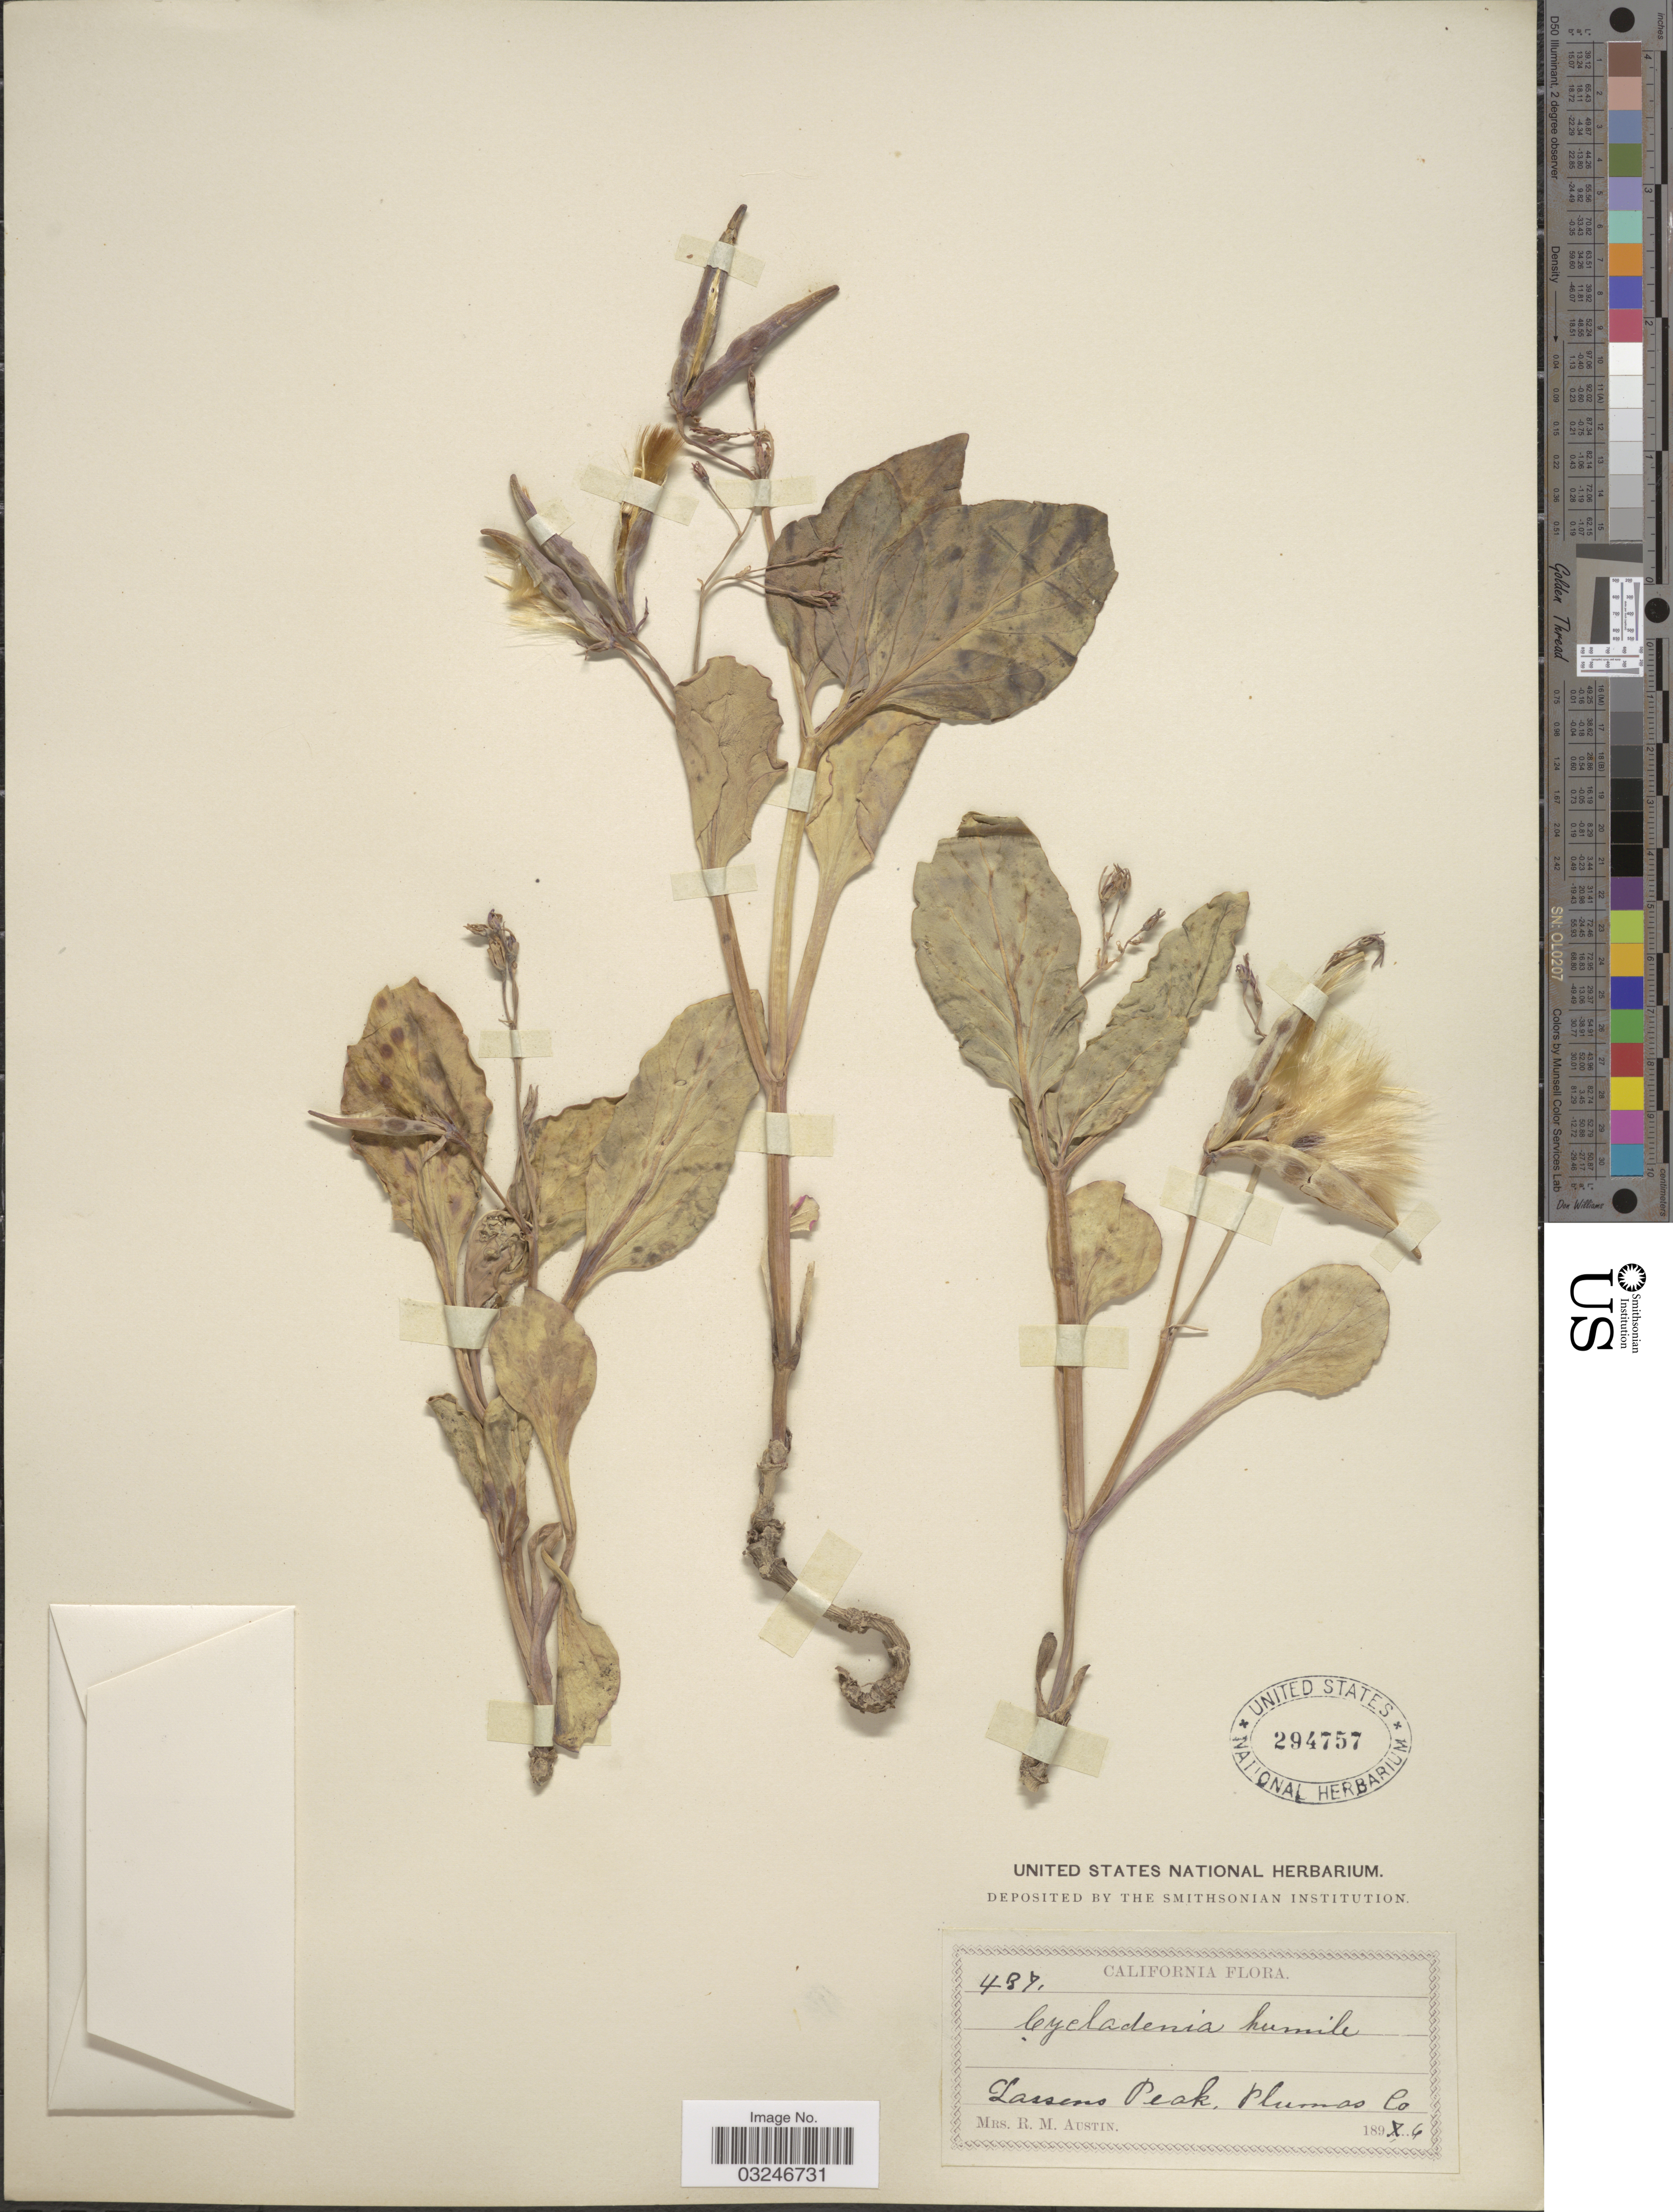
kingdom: Plantae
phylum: Tracheophyta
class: Magnoliopsida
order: Gentianales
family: Apocynaceae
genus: Cycladenia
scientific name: Cycladenia humilis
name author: Benth.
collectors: R. Austin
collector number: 437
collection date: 1896-10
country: United States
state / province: California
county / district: Plumas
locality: Lassens Peak, Plumas Co.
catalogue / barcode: US 294757